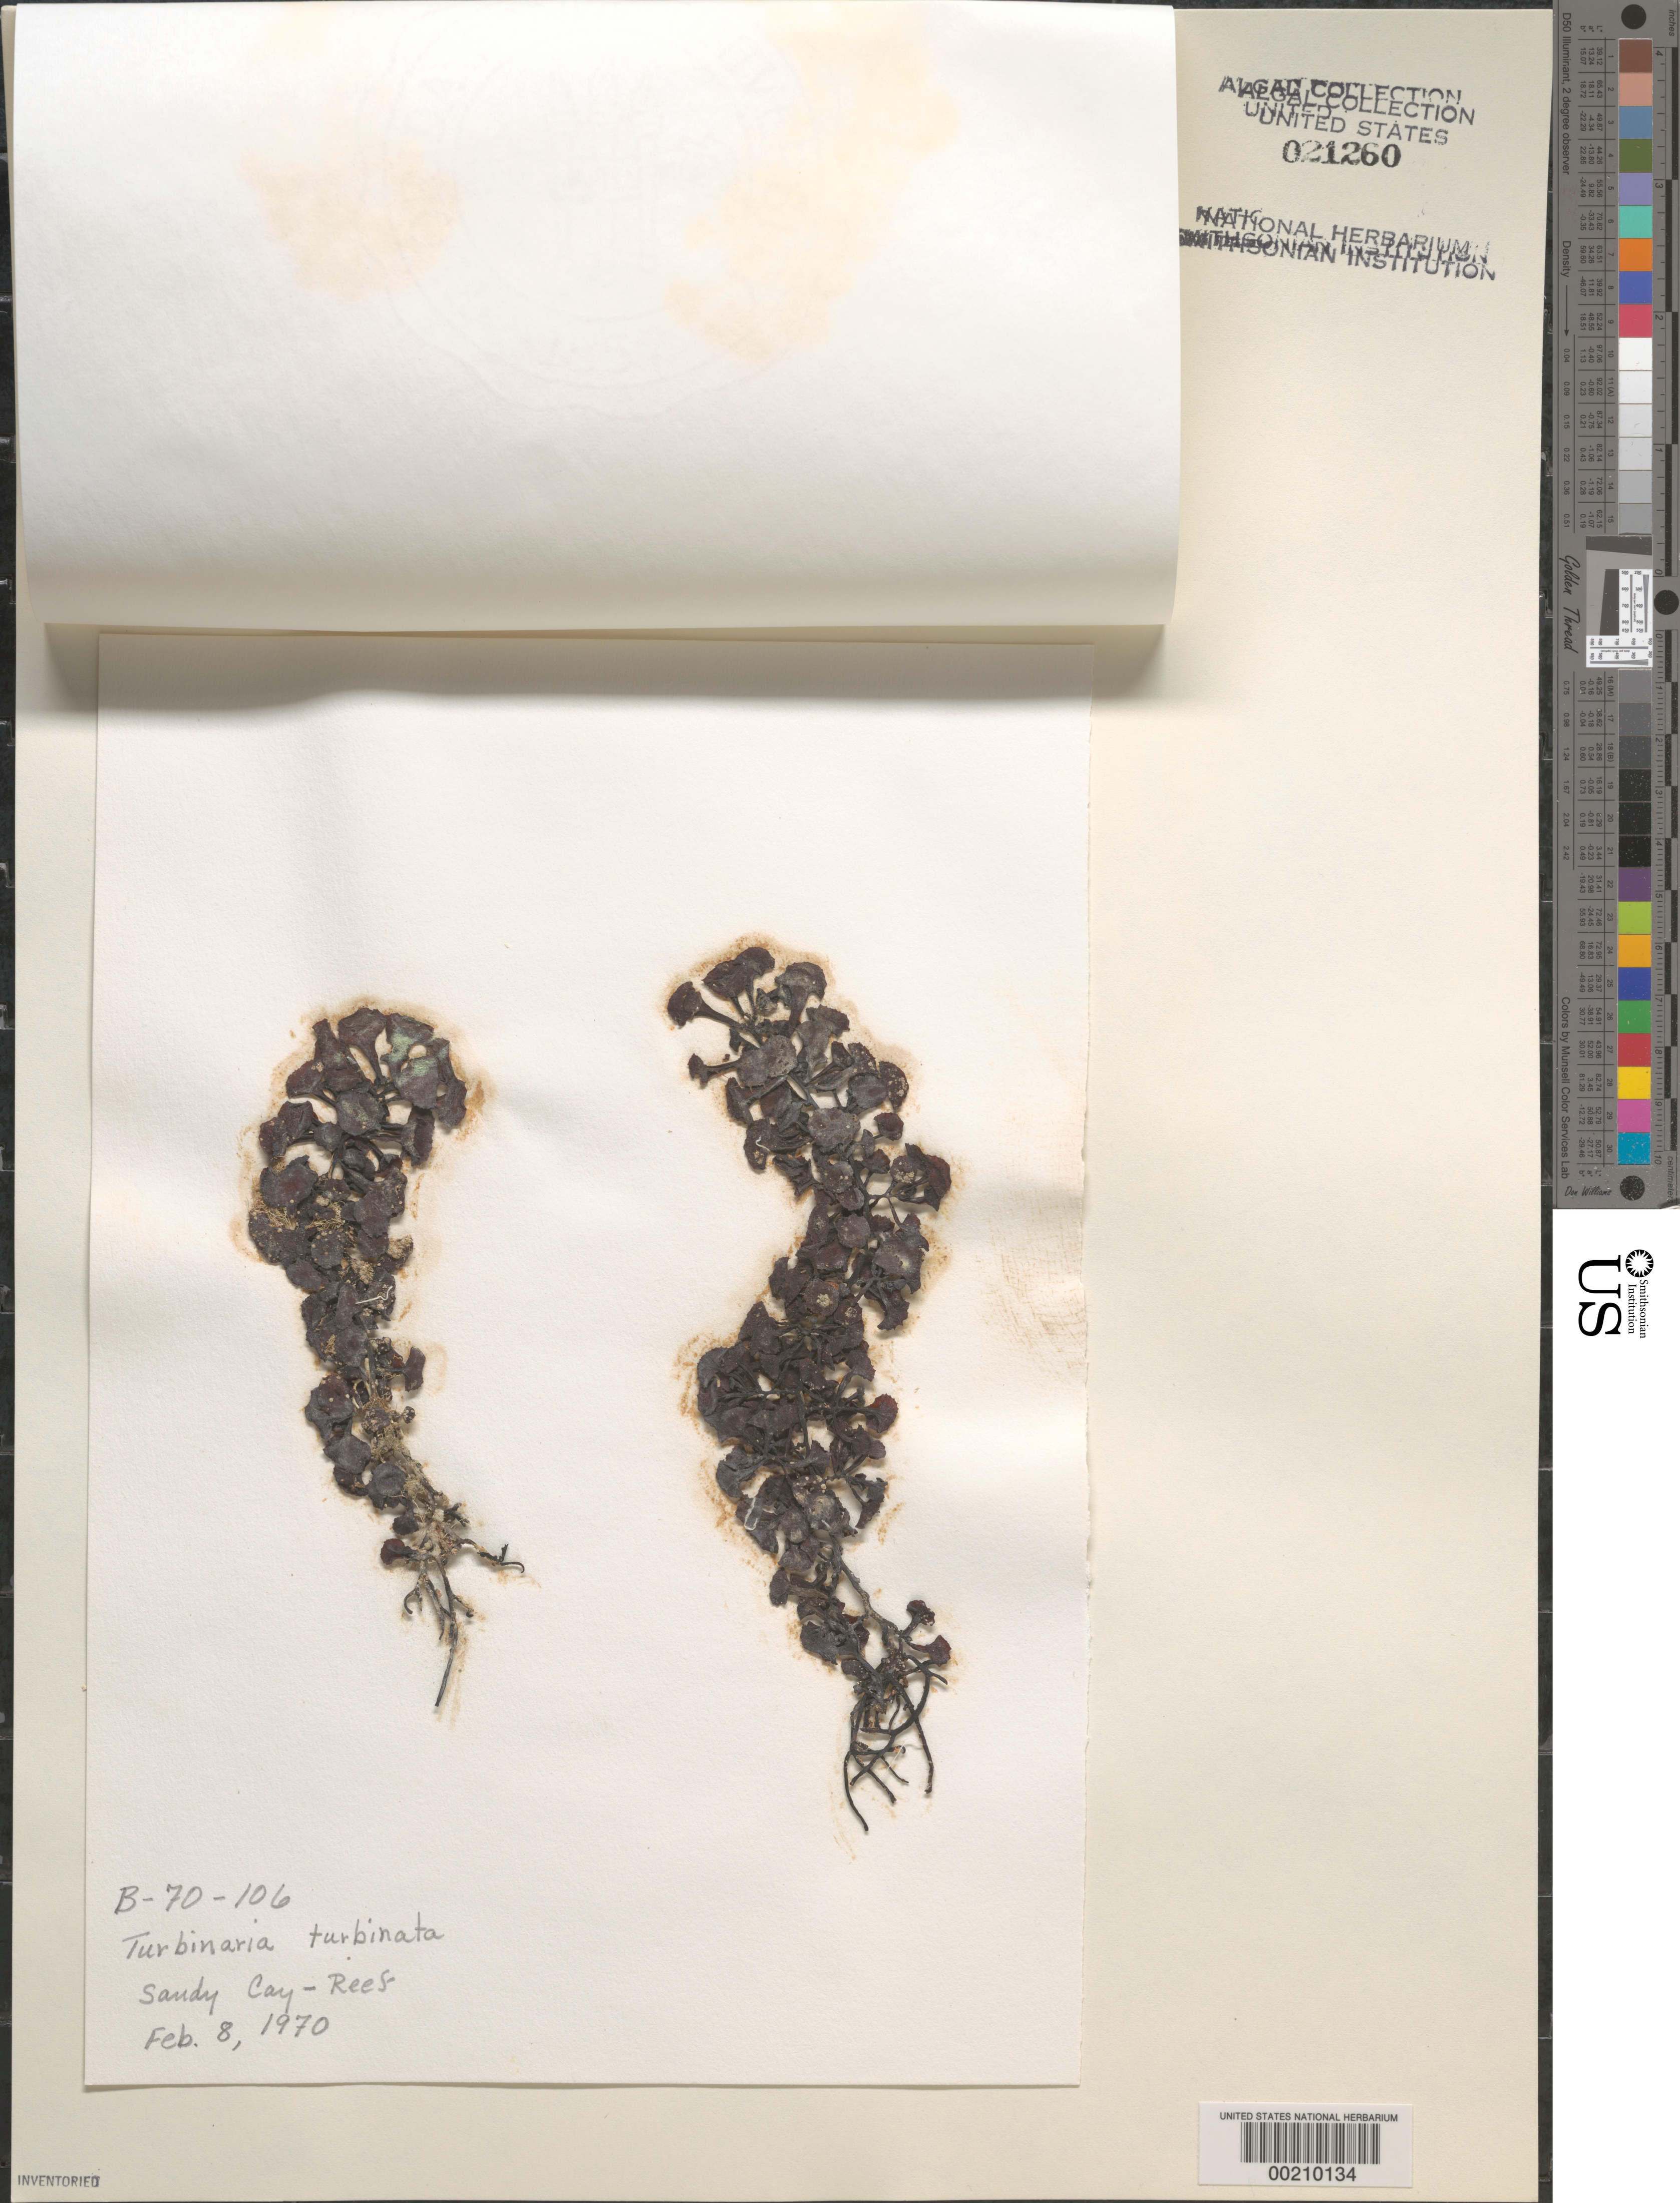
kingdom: Chromista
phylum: Ochrophyta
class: Phaeophyceae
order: Fucales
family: Sargassaceae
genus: Turbinaria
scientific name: Turbinaria turbinata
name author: (L.) Kuntze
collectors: E. Friedmann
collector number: B-70-106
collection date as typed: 08 Feb 1970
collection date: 1970-02-08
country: Bahamas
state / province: Abaco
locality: Sandy cay reef, buckaroon bay, great abaco island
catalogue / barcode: US 21260